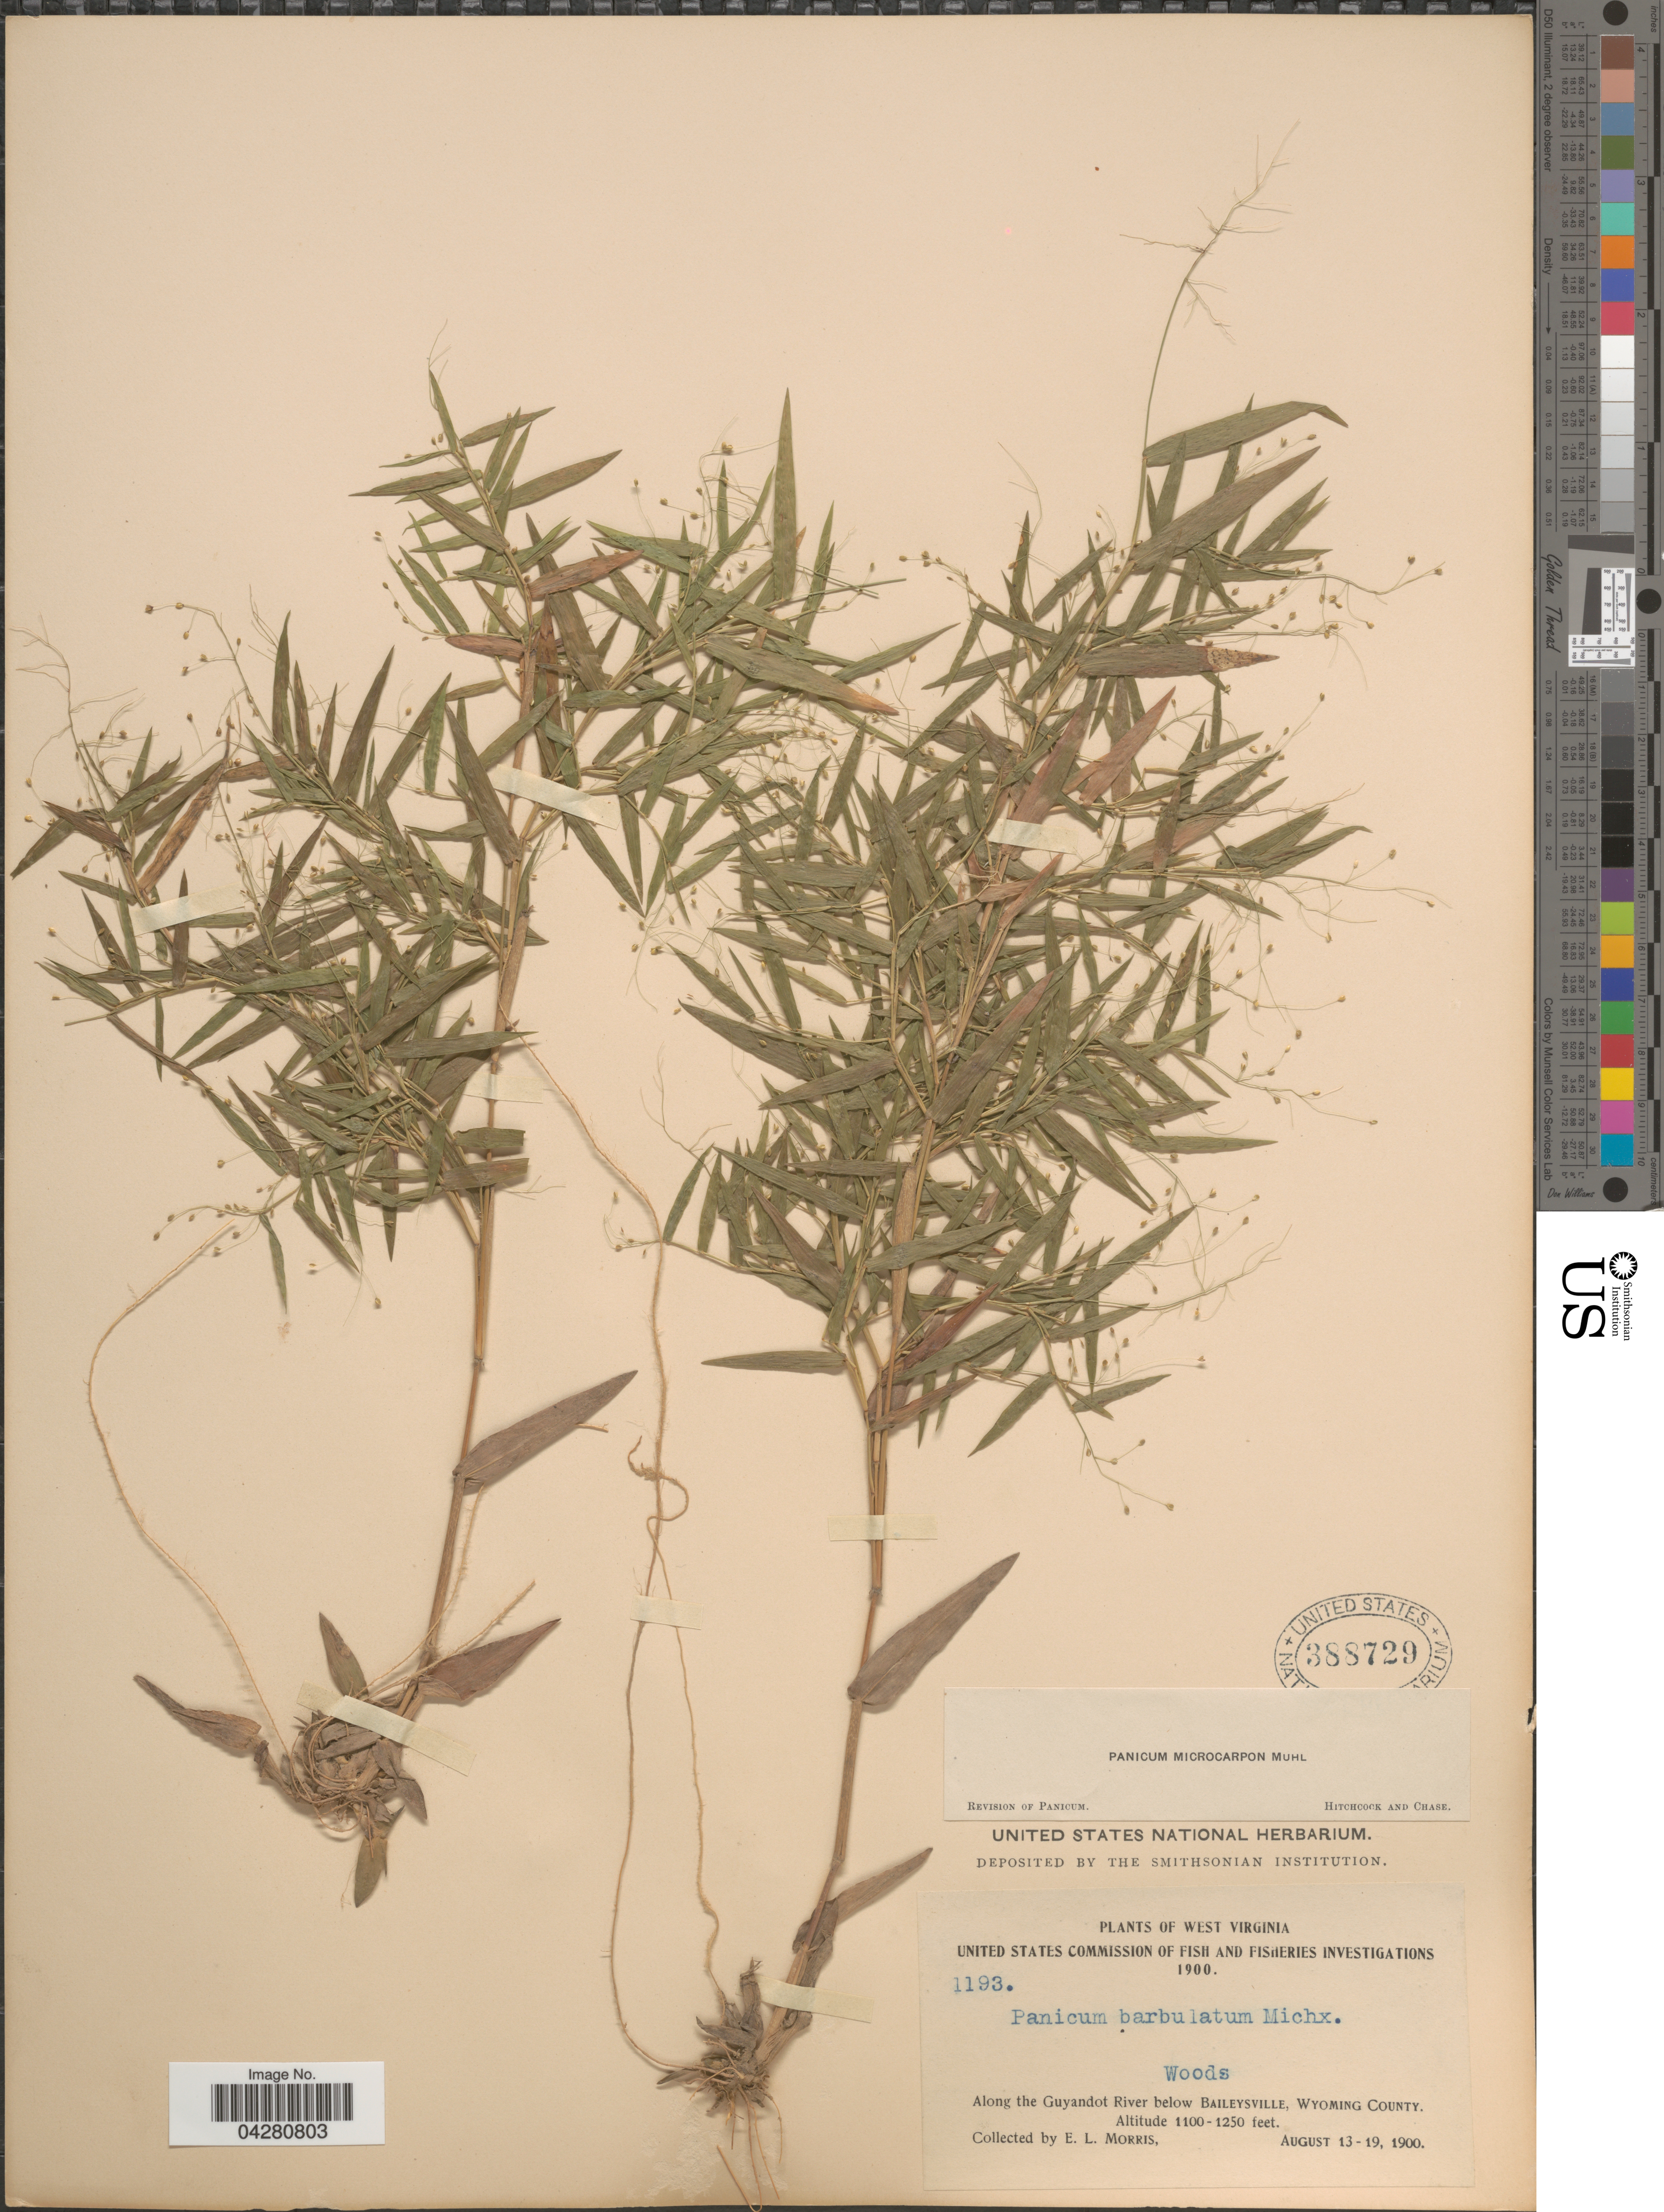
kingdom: Plantae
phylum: Tracheophyta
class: Liliopsida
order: Poales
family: Poaceae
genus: Dichanthelium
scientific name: Dichanthelium dichotomum var. dichotomum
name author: (L.) Gould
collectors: E. Morris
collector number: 1193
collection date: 1900-08-13/1900-08-19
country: United States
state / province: West Virginia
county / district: Wyoming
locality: United States Commission of Fish and Fisheries Investigations 1900. Woods. Along the Guyandot River below Baileysville, Wyoming County.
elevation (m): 335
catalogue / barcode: US 388729